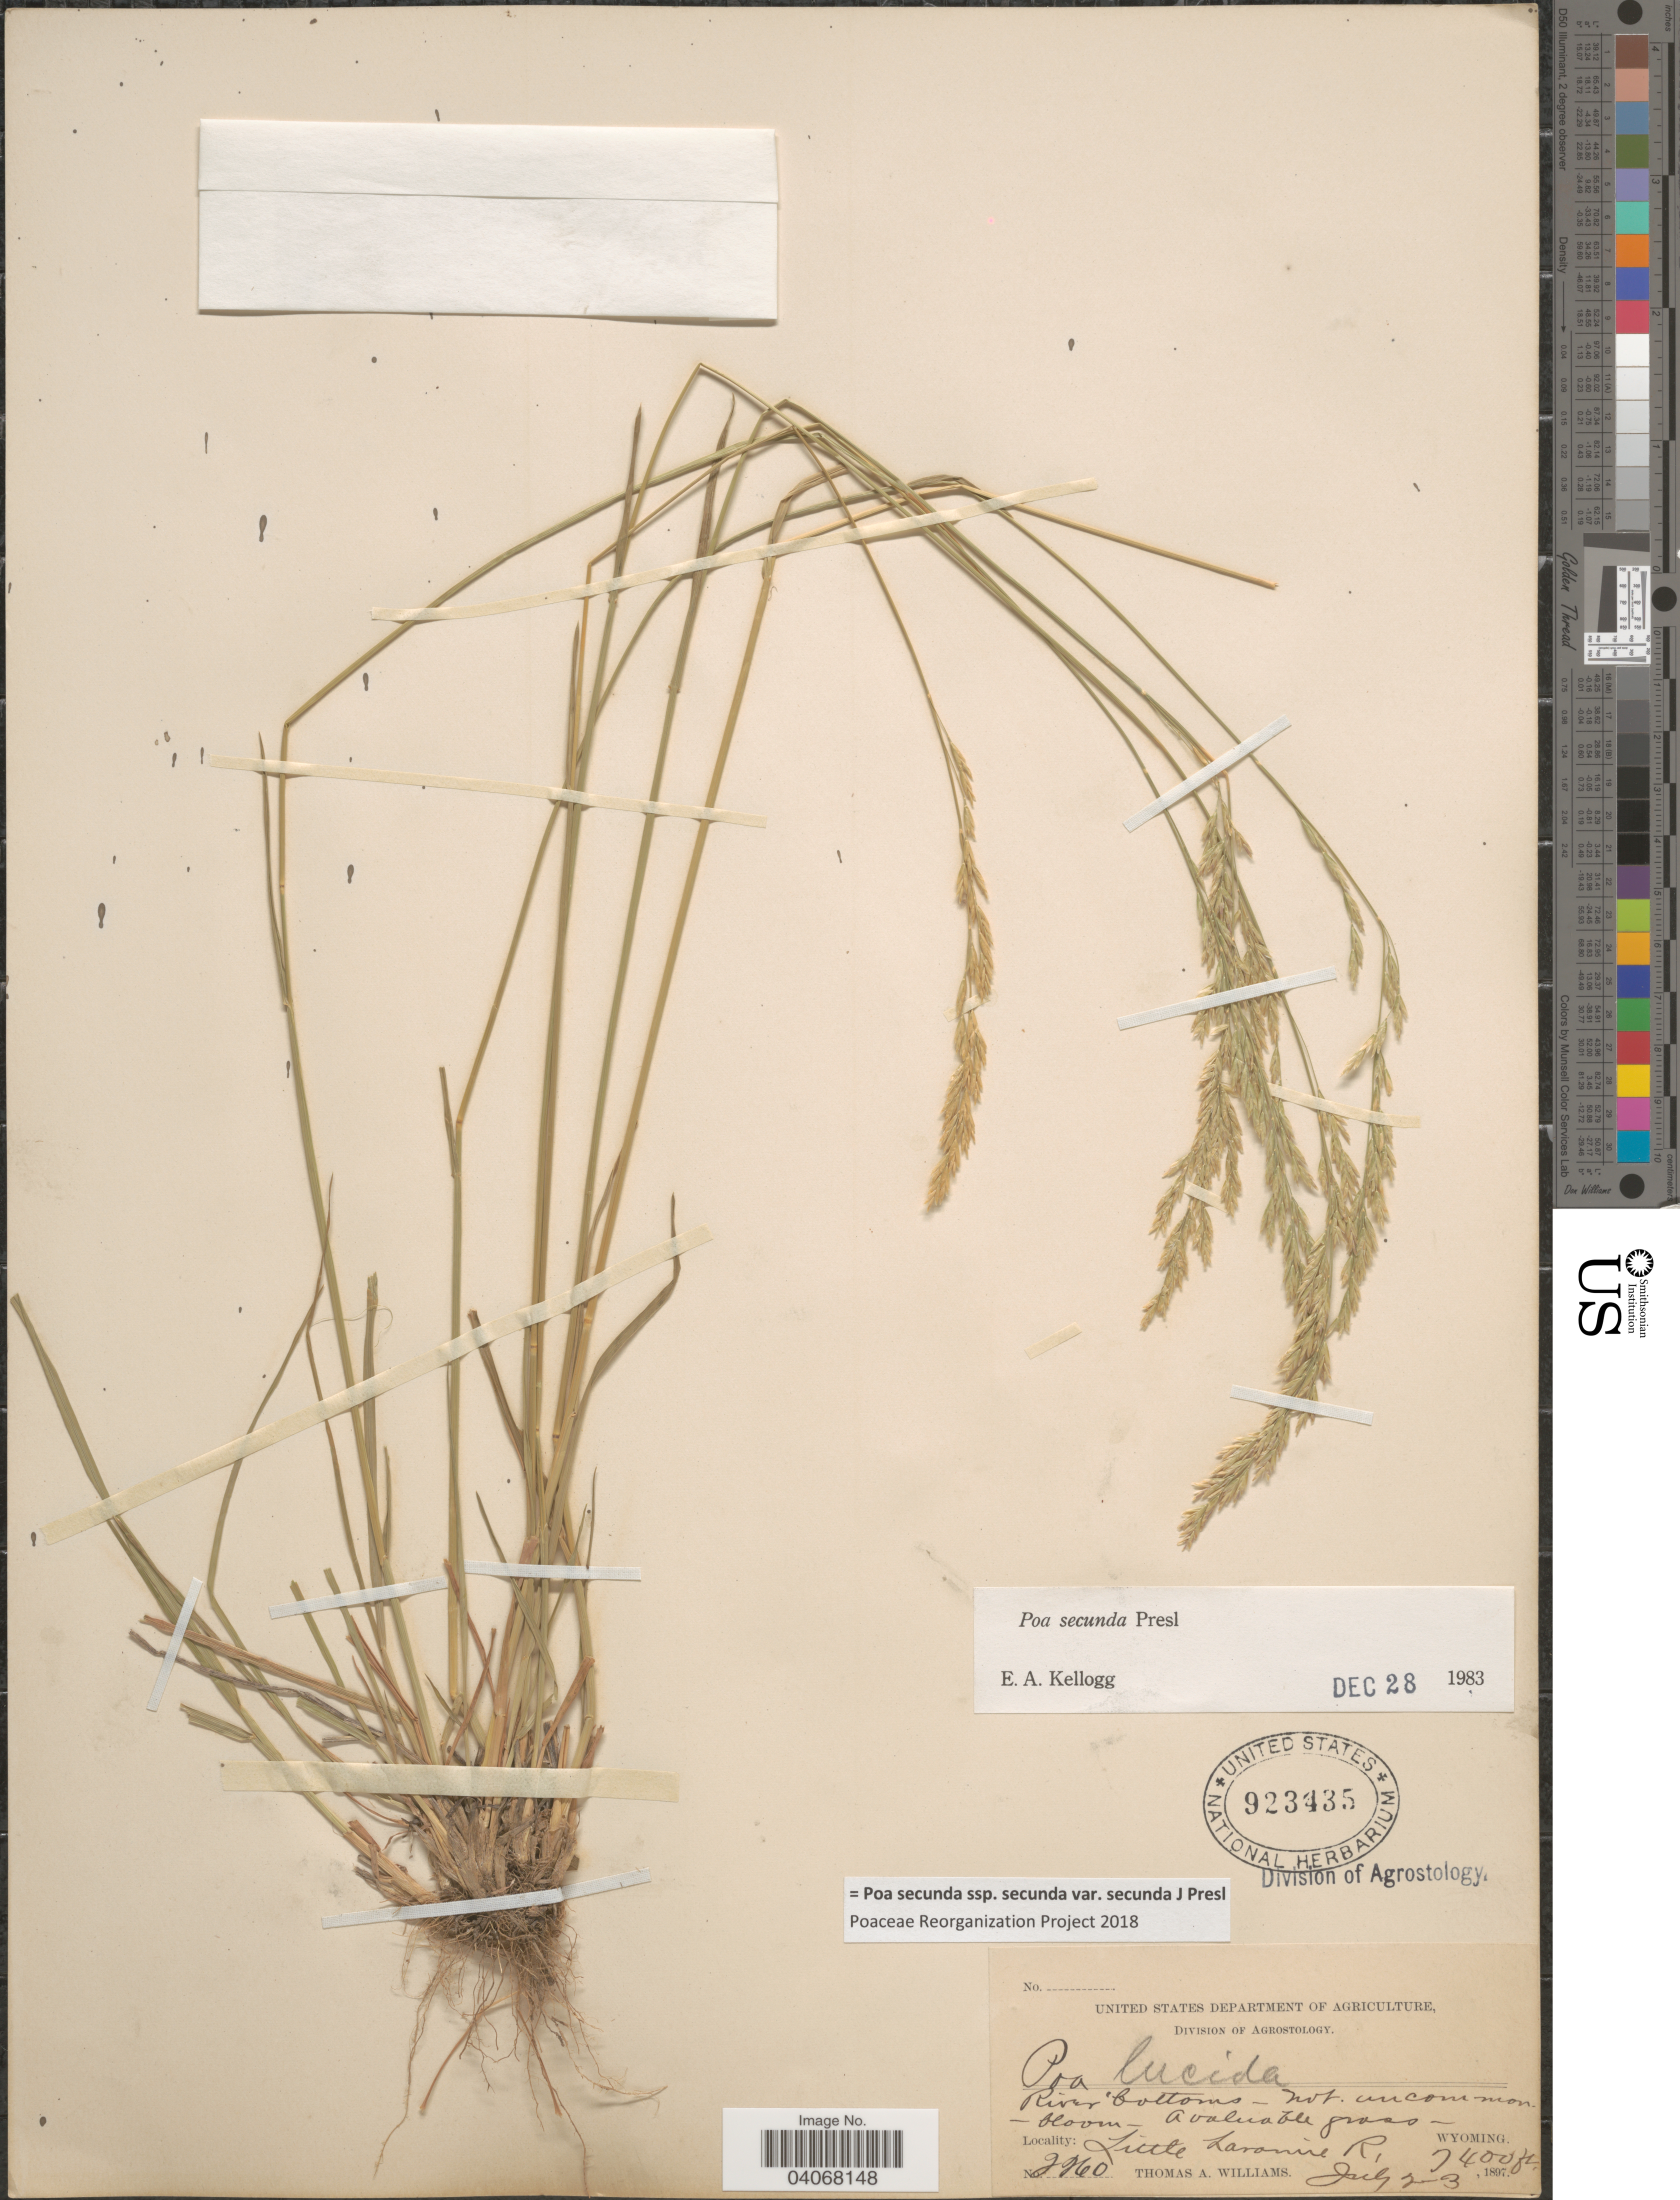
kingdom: Plantae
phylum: Tracheophyta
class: Liliopsida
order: Poales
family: Poaceae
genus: Poa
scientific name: Poa secunda subsp. secunda var. secunda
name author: J. Presl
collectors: T. A. Williams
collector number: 2260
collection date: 1897-07-02/1897-07-03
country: United States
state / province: Wyoming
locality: Little Laramie R.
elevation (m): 2256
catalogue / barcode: US 923435